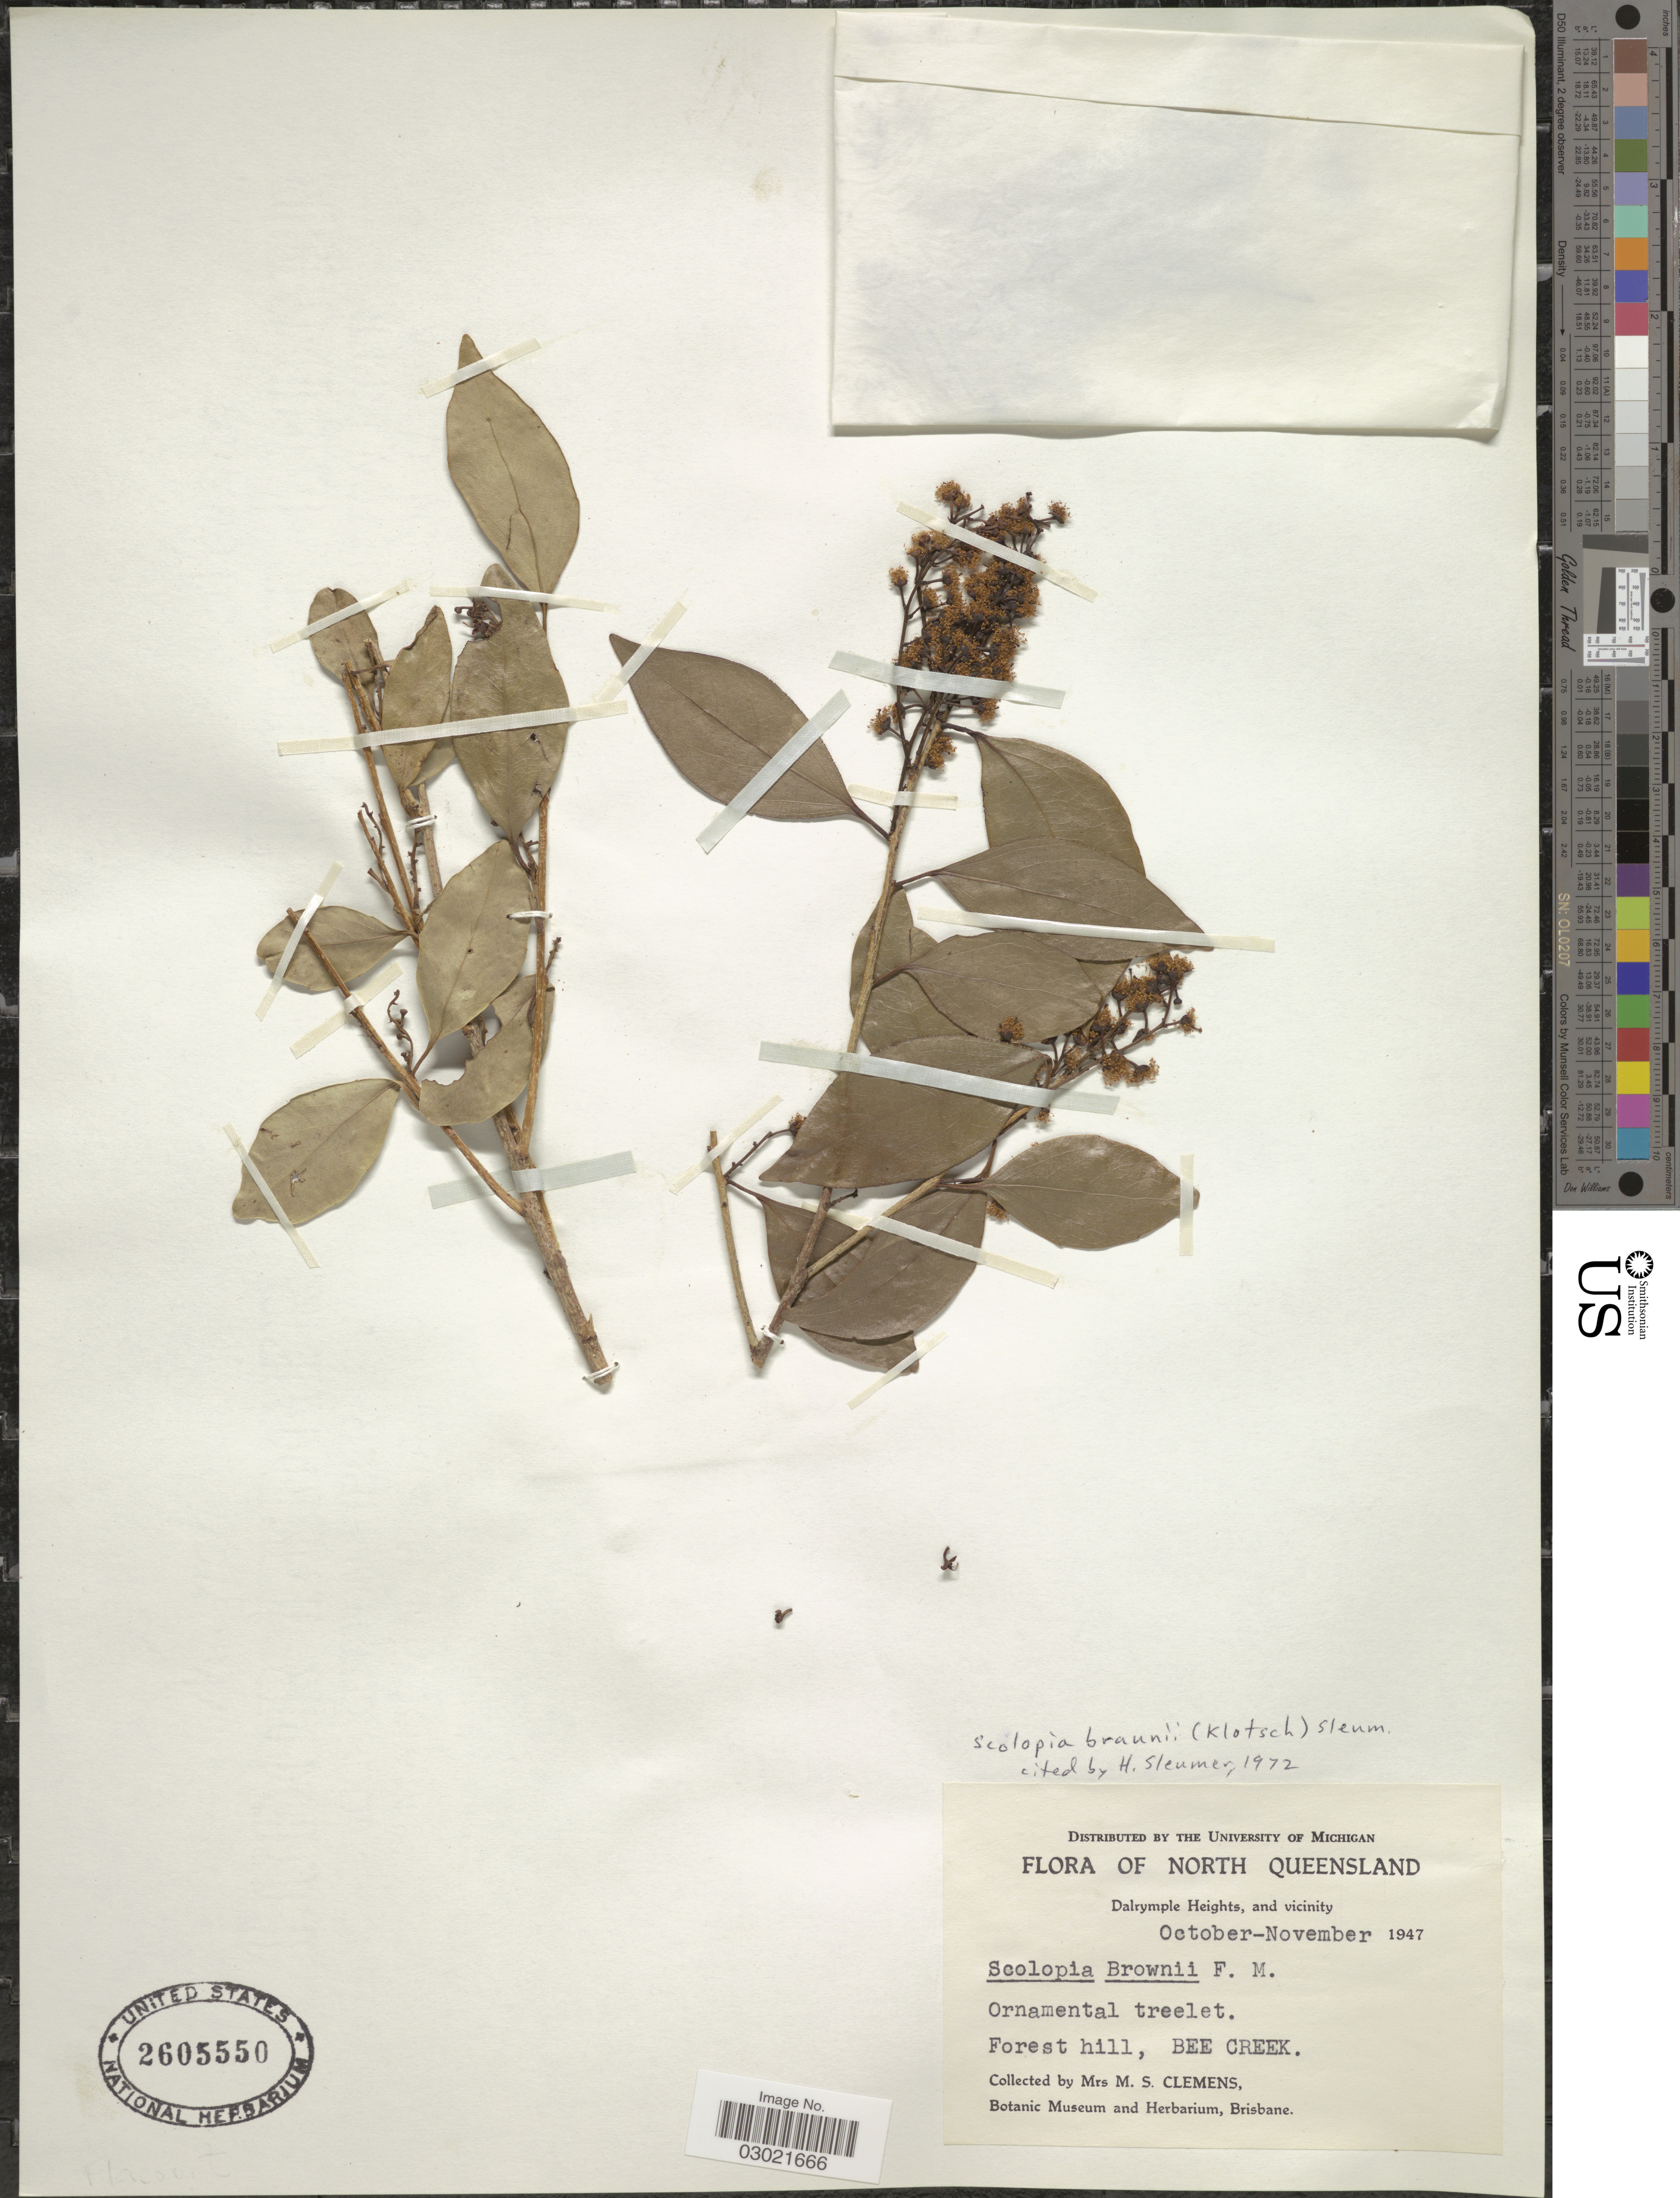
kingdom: Plantae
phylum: Tracheophyta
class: Magnoliopsida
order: Malpighiales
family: Salicaceae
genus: Scolopia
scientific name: Scolopia braunii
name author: (Klotzsch) Sleumer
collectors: M. S. Clemens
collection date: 1947-10/1947-11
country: Australia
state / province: Queensland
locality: North Queensland. Dalrymple Heights, and vicinity. Forest hill, Bee Creek.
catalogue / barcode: US 2605550